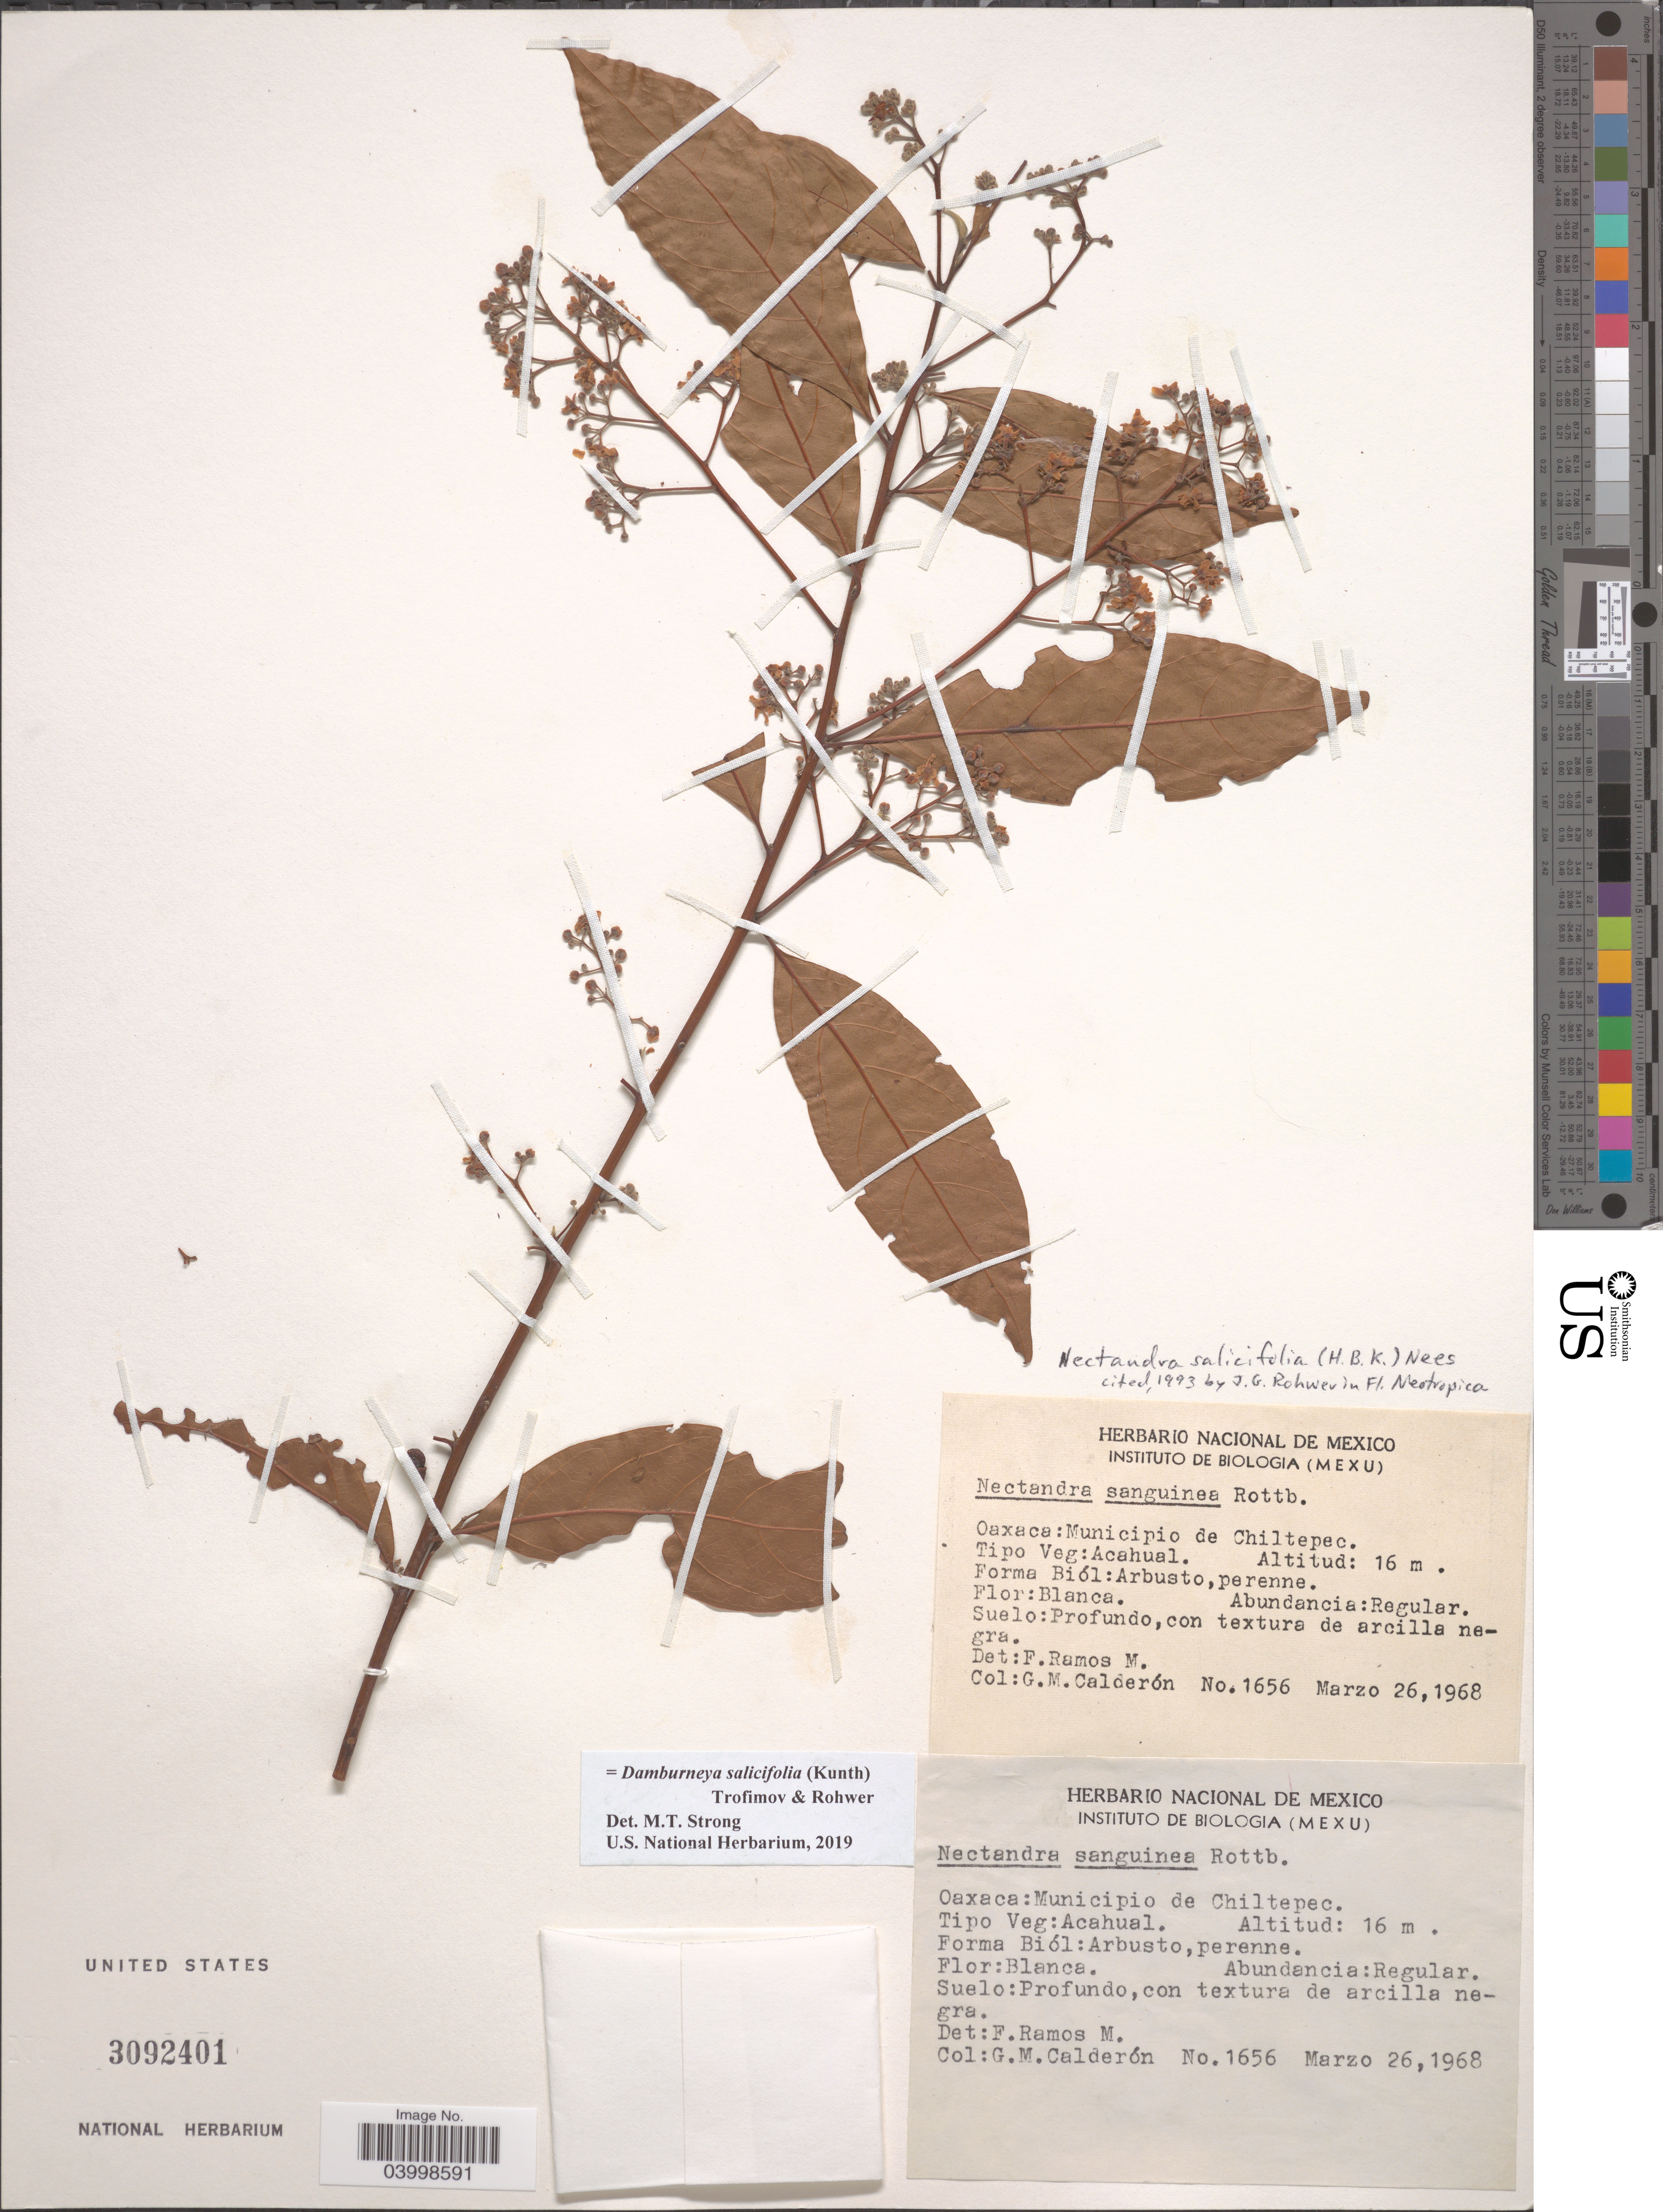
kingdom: Plantae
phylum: Tracheophyta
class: Magnoliopsida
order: Laurales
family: Lauraceae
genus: Damburneya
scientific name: Damburneya salicifolia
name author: (Kunth) Trofimov & Rohwer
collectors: G. Calderón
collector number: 1656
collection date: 1968-03-26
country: Mexico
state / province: Oaxaca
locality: Municipio de Chiltepec.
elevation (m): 16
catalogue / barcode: US 3092401